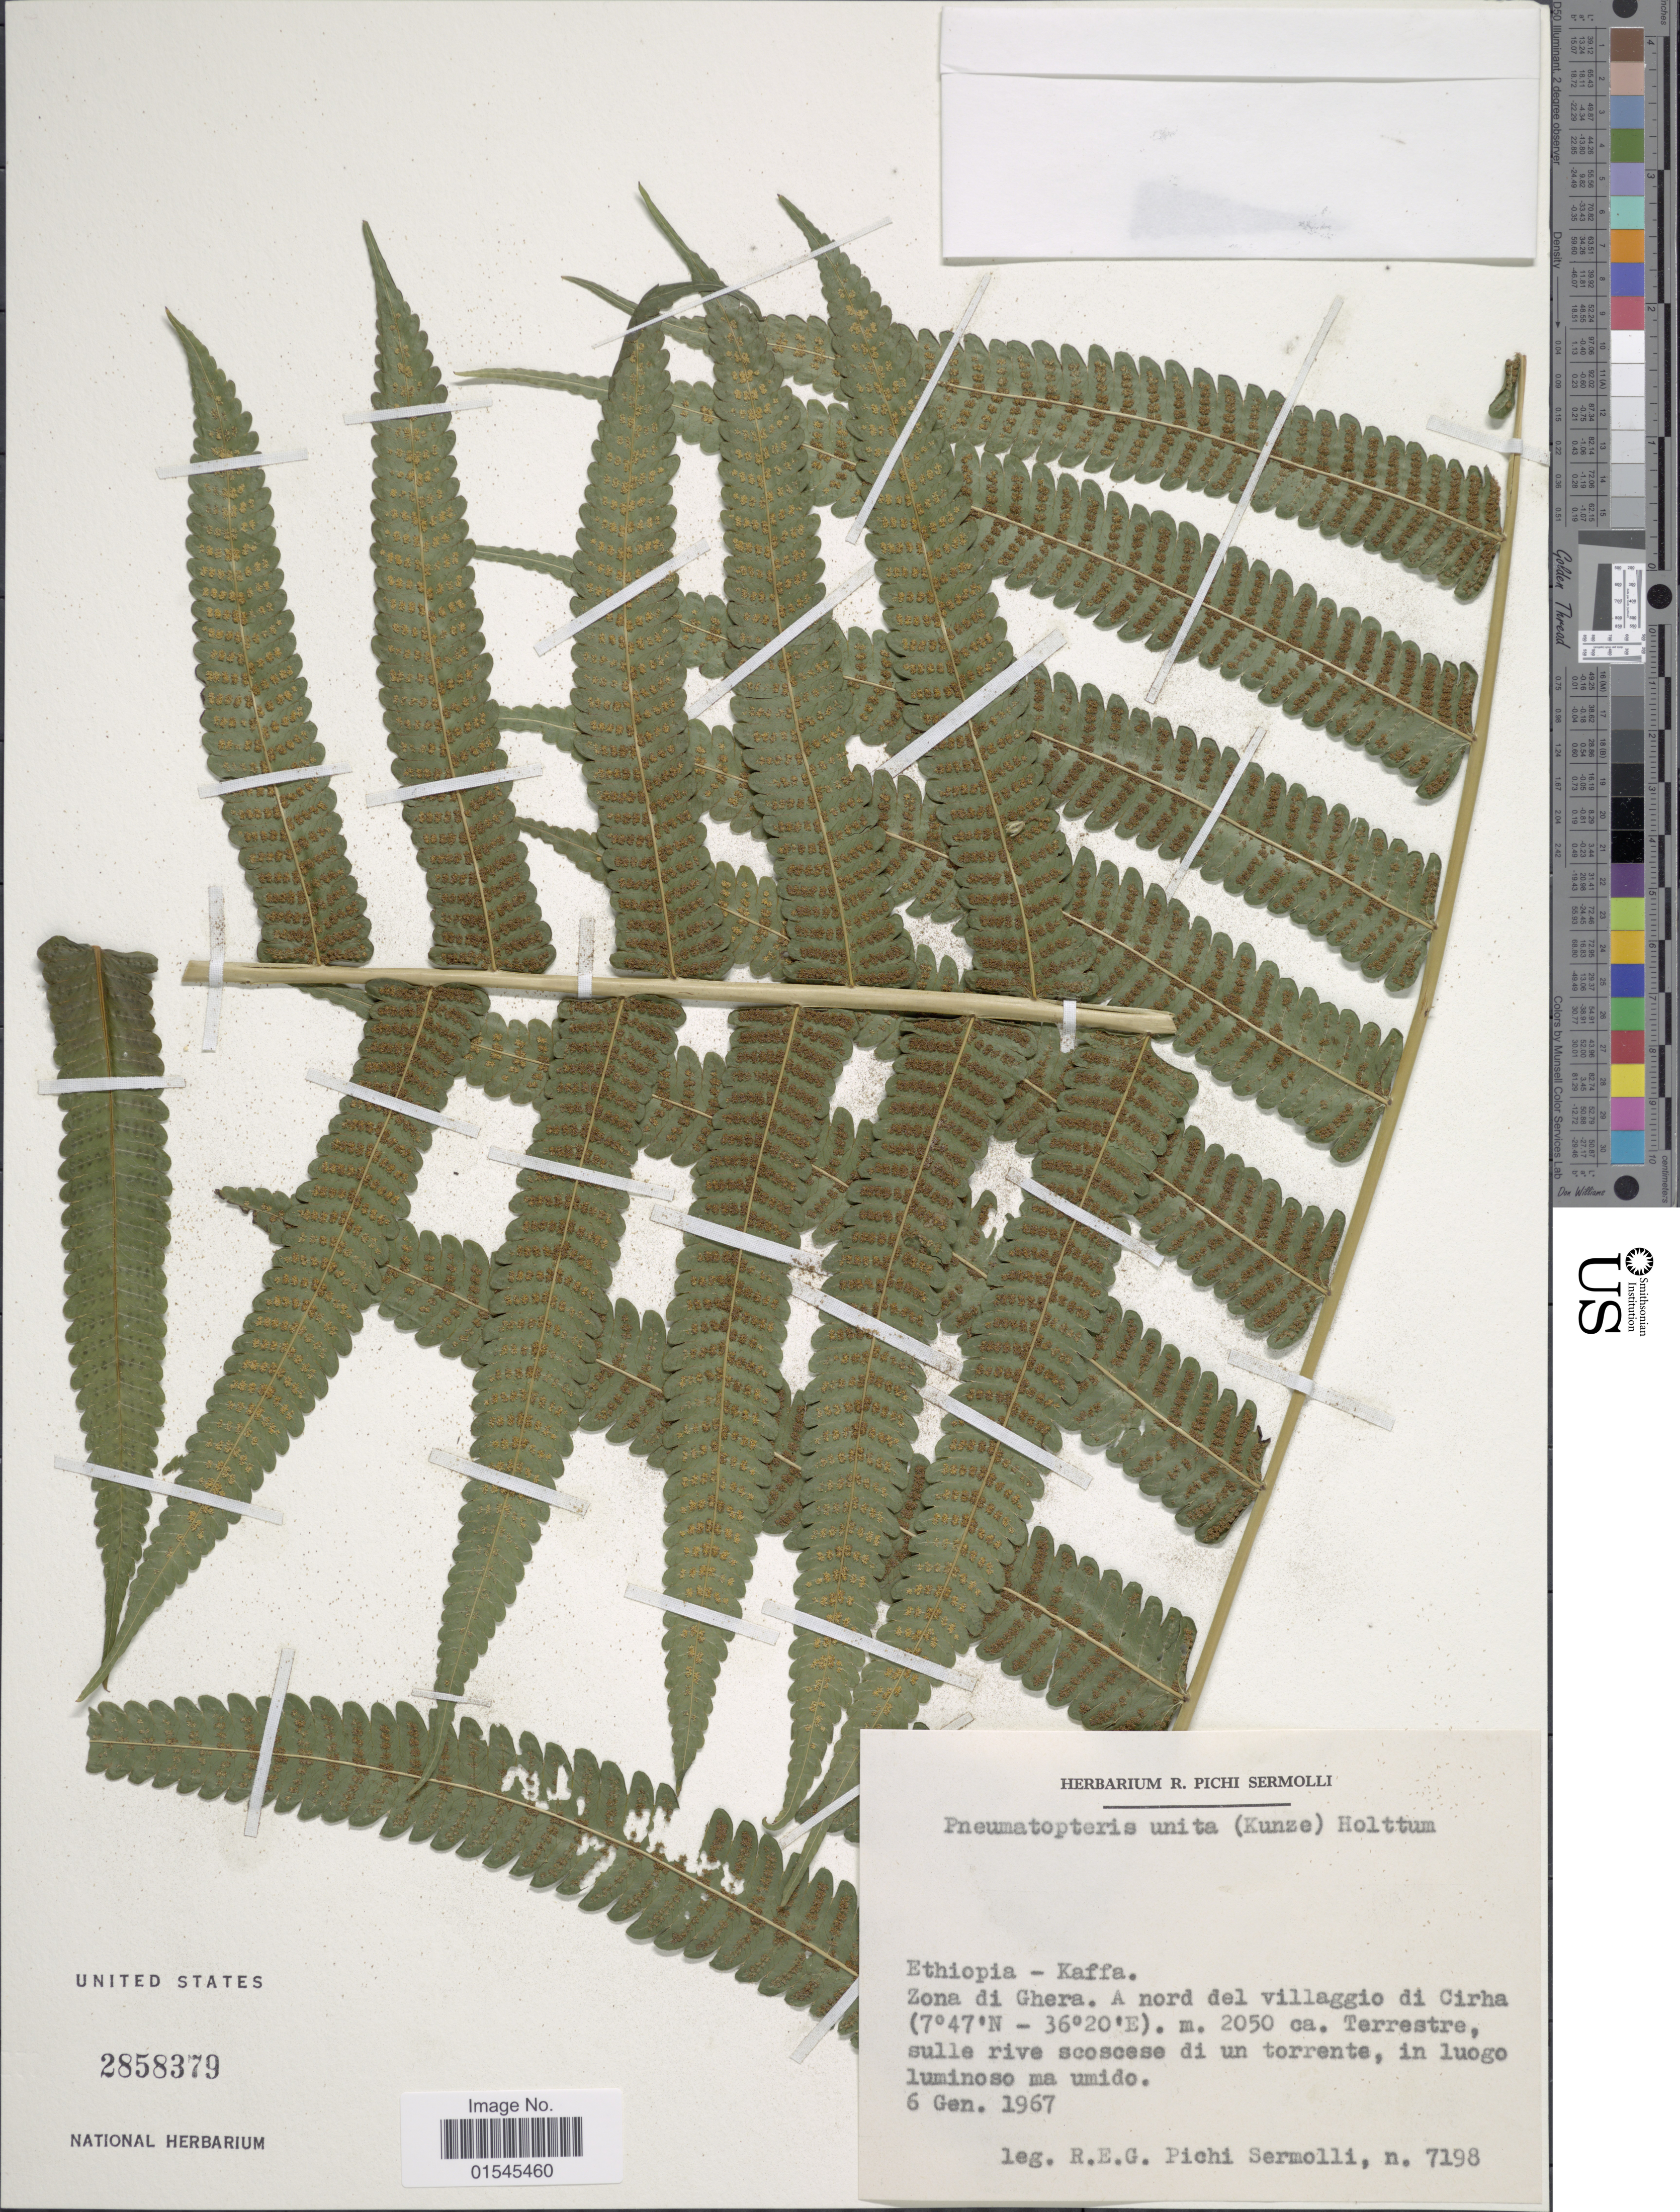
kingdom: Plantae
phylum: Tracheophyta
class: Polypodiopsida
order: Polypodiales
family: Thelypteridaceae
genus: Sphaerostephanos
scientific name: Sphaerostephanos unitus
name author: (L.) Holttum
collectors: R. E. Pichi-Sermolli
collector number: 7198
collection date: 1967-08-06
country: Ethiopia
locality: Ethiopia - Kaffa. Zona di Ghera. A nord del villaggio di Cirha. Terrestre, sulle rive scoscese di un torrente, in luogo luminoso ma umido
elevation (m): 2050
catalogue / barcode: US 2858379